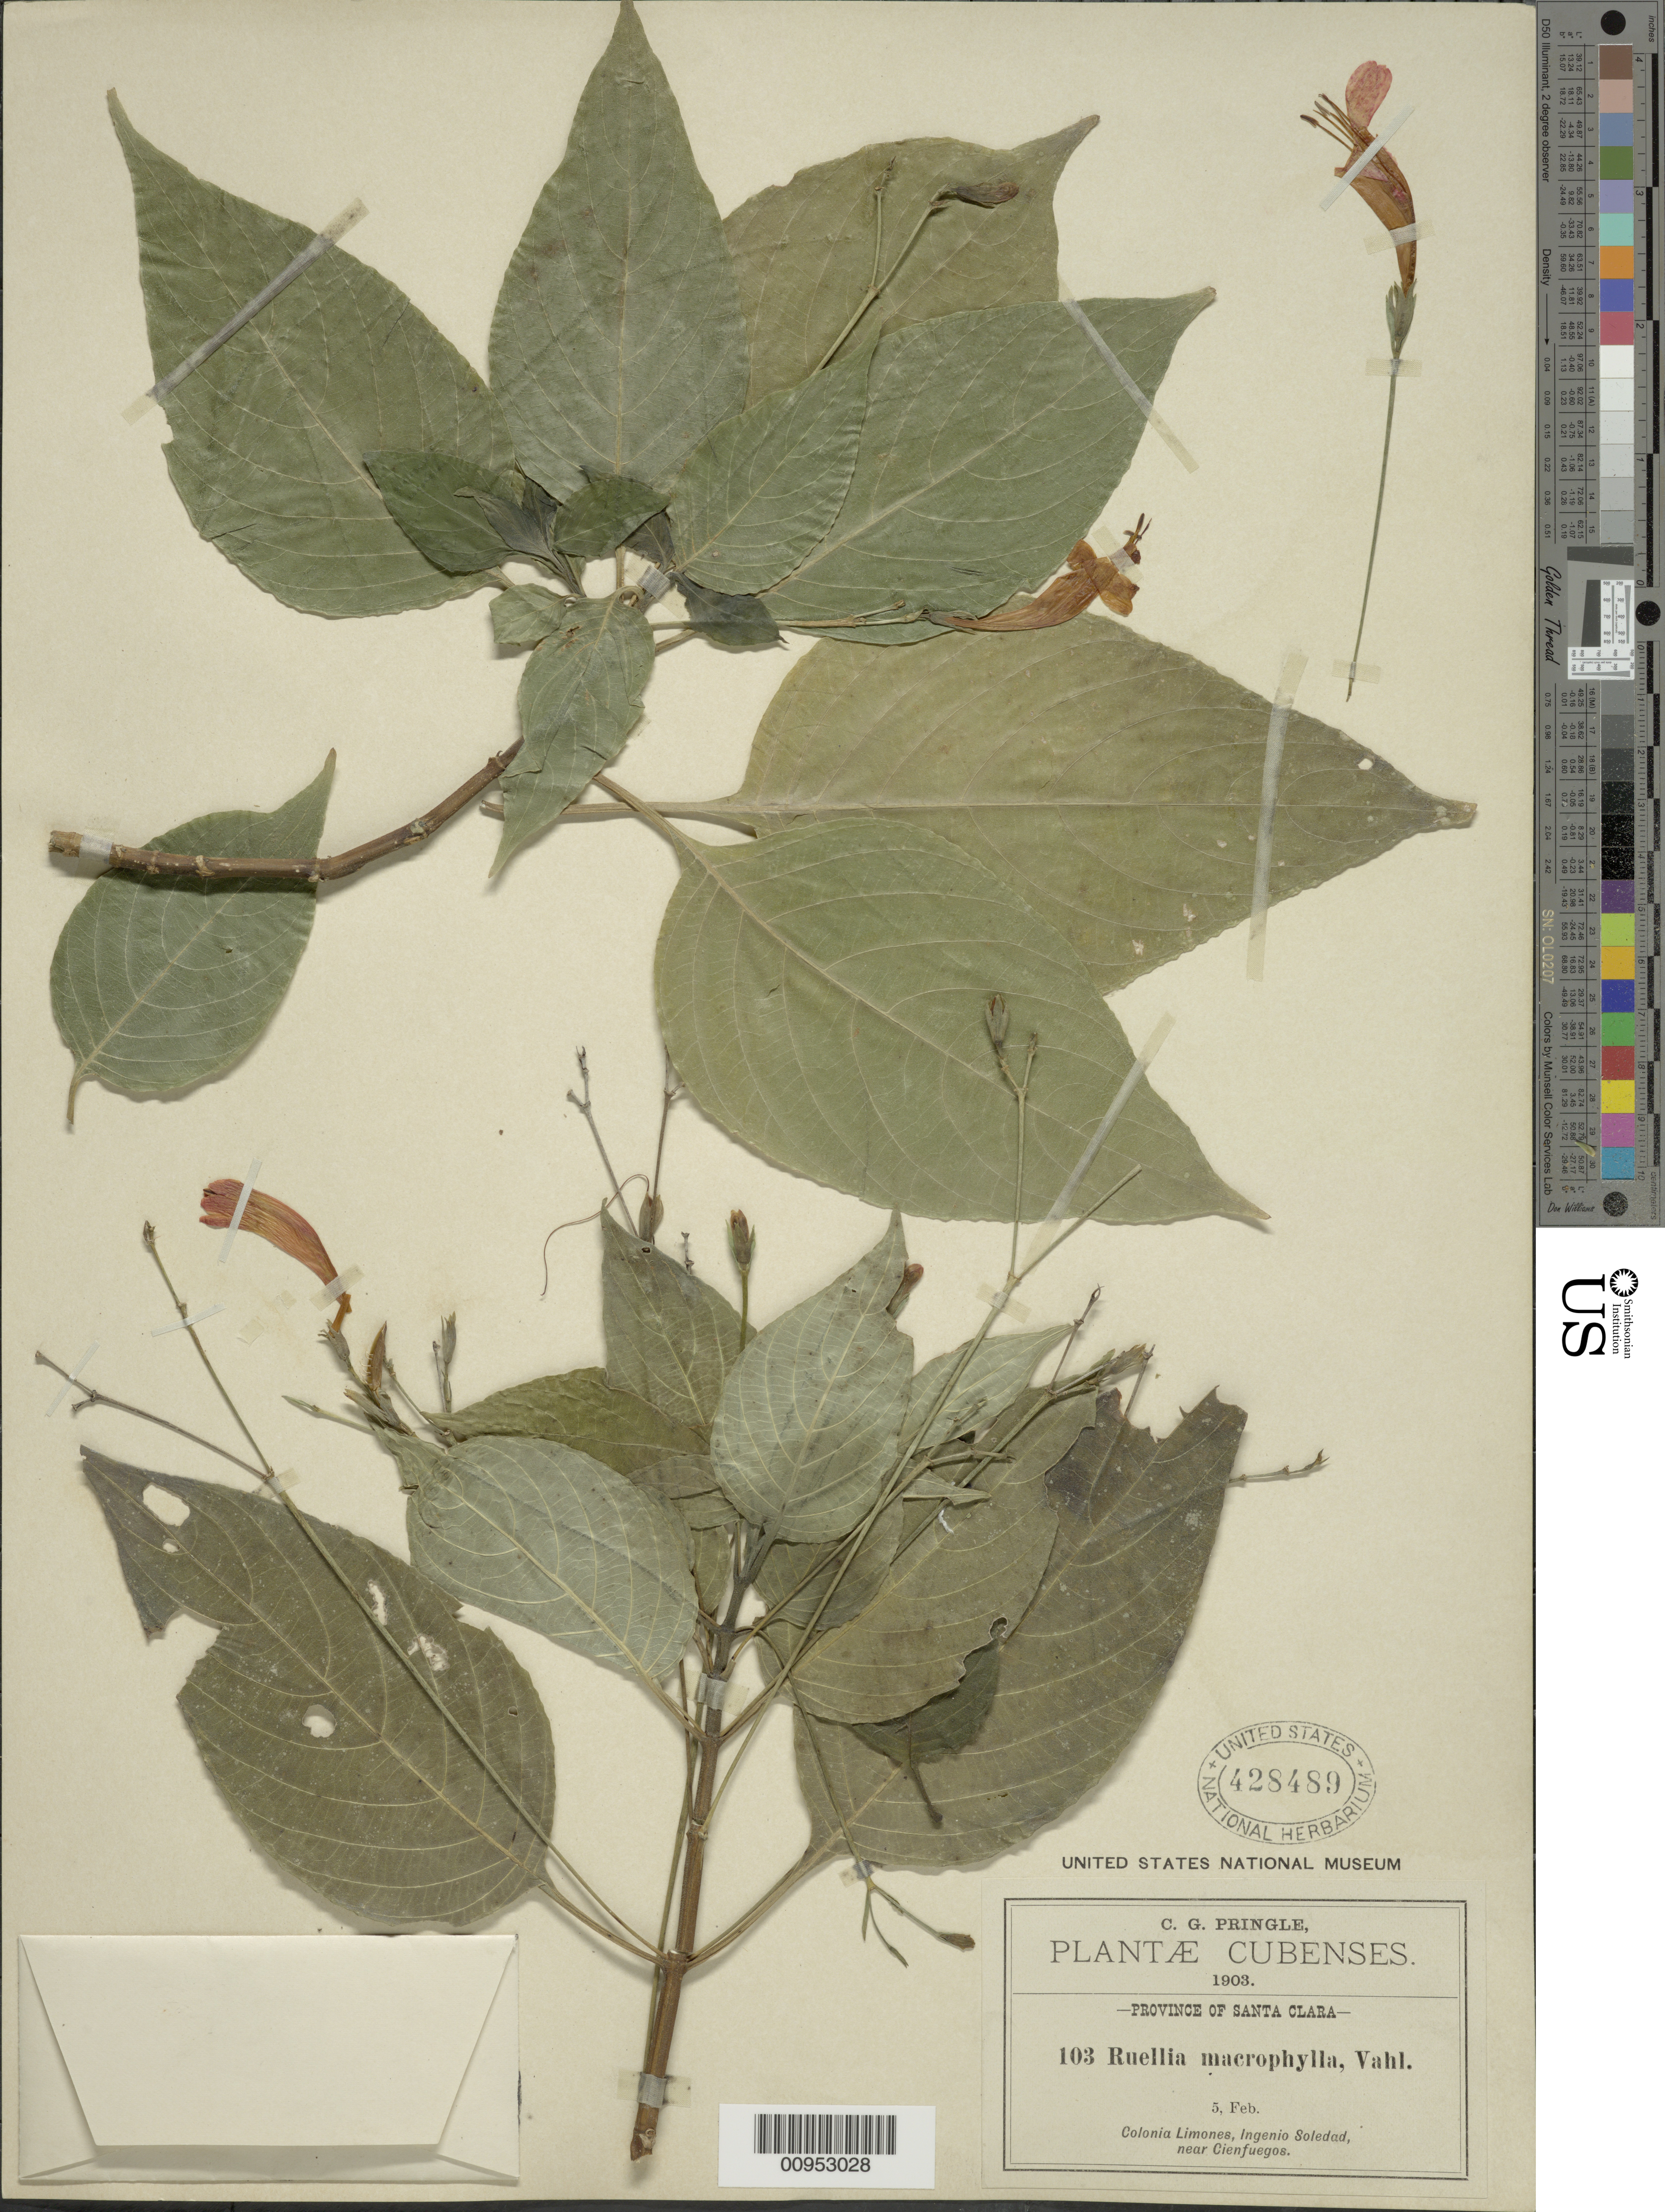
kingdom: Plantae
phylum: Tracheophyta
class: Magnoliopsida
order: Lamiales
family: Acanthaceae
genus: Ruellia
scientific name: Ruellia macrophylla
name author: Vahl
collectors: C. G. Pringle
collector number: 103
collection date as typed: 05 Feb 1903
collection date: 1903-02-05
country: Cuba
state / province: Cienfuegos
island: Cuba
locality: Colonia Limones, Ingenio Soledad, near Cienfuegos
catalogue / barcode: US 428489